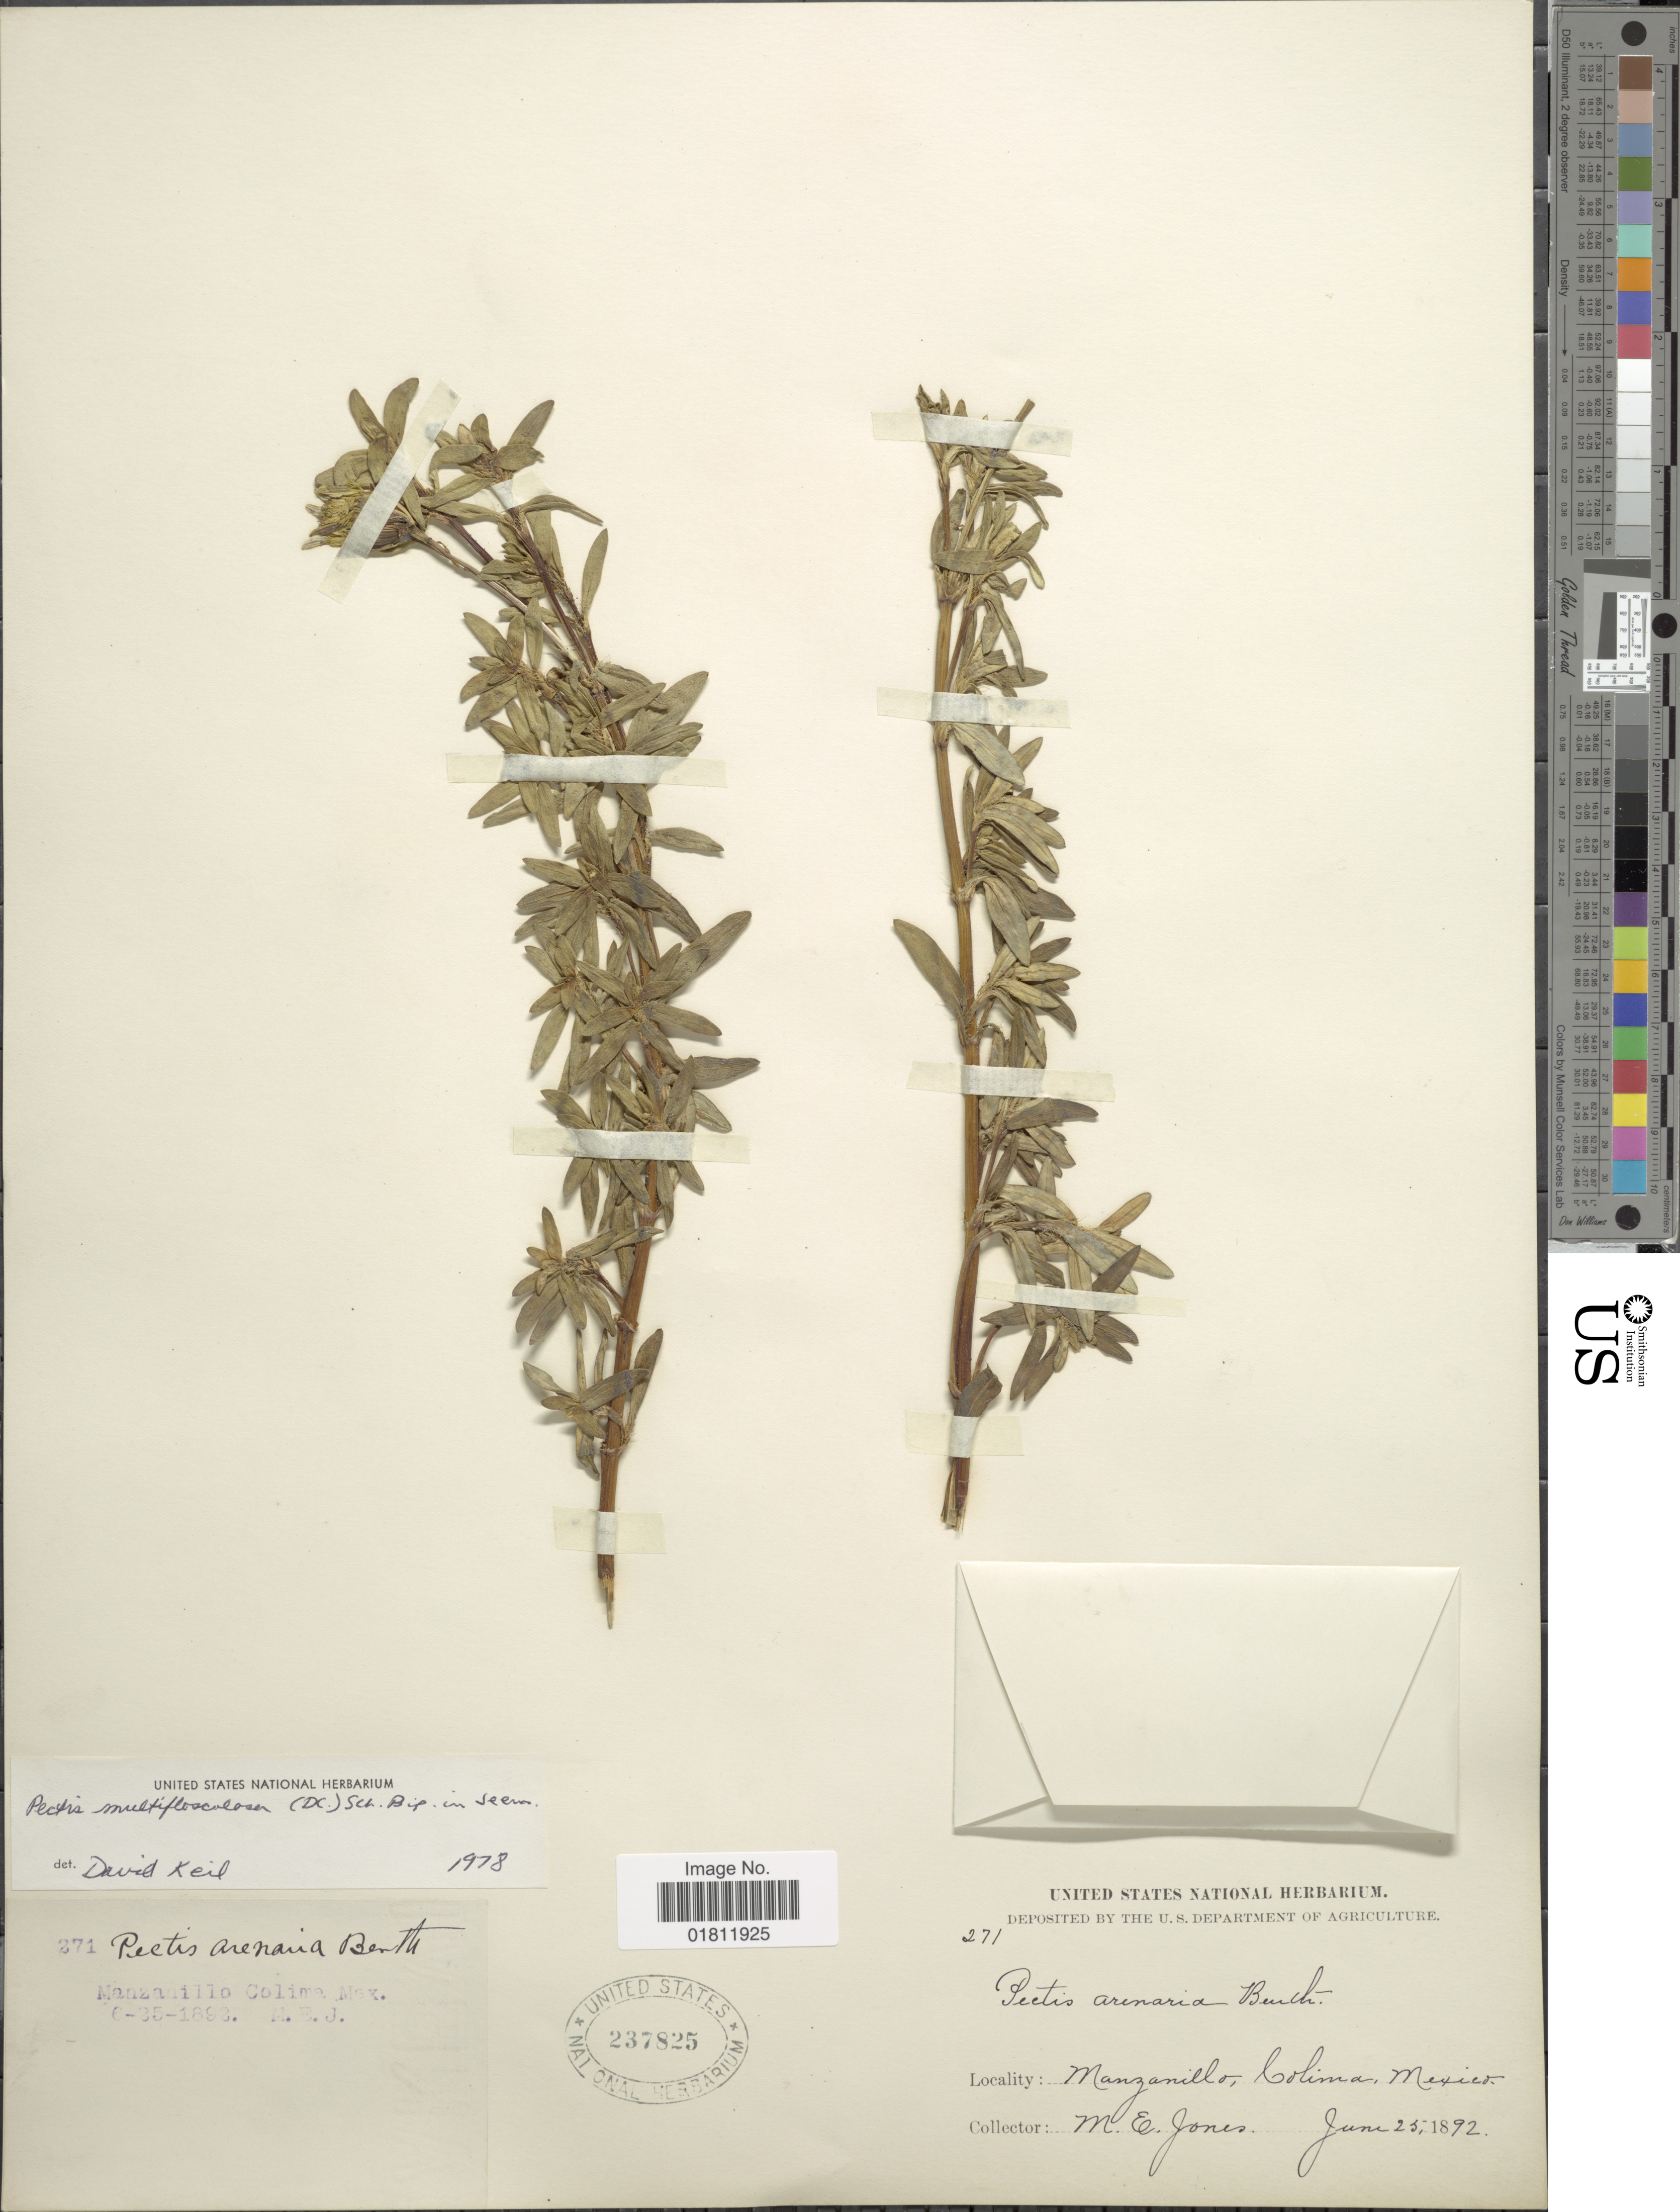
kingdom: Plantae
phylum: Tracheophyta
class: Magnoliopsida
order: Asterales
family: Asteraceae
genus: Pectis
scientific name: Pectis multiflosculosa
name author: (DC.) Sch. Bip.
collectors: M. E. Jones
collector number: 271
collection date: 1892-06-25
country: Mexico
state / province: Colima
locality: Manzanillo, Colima, Mexico.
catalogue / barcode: US 237825